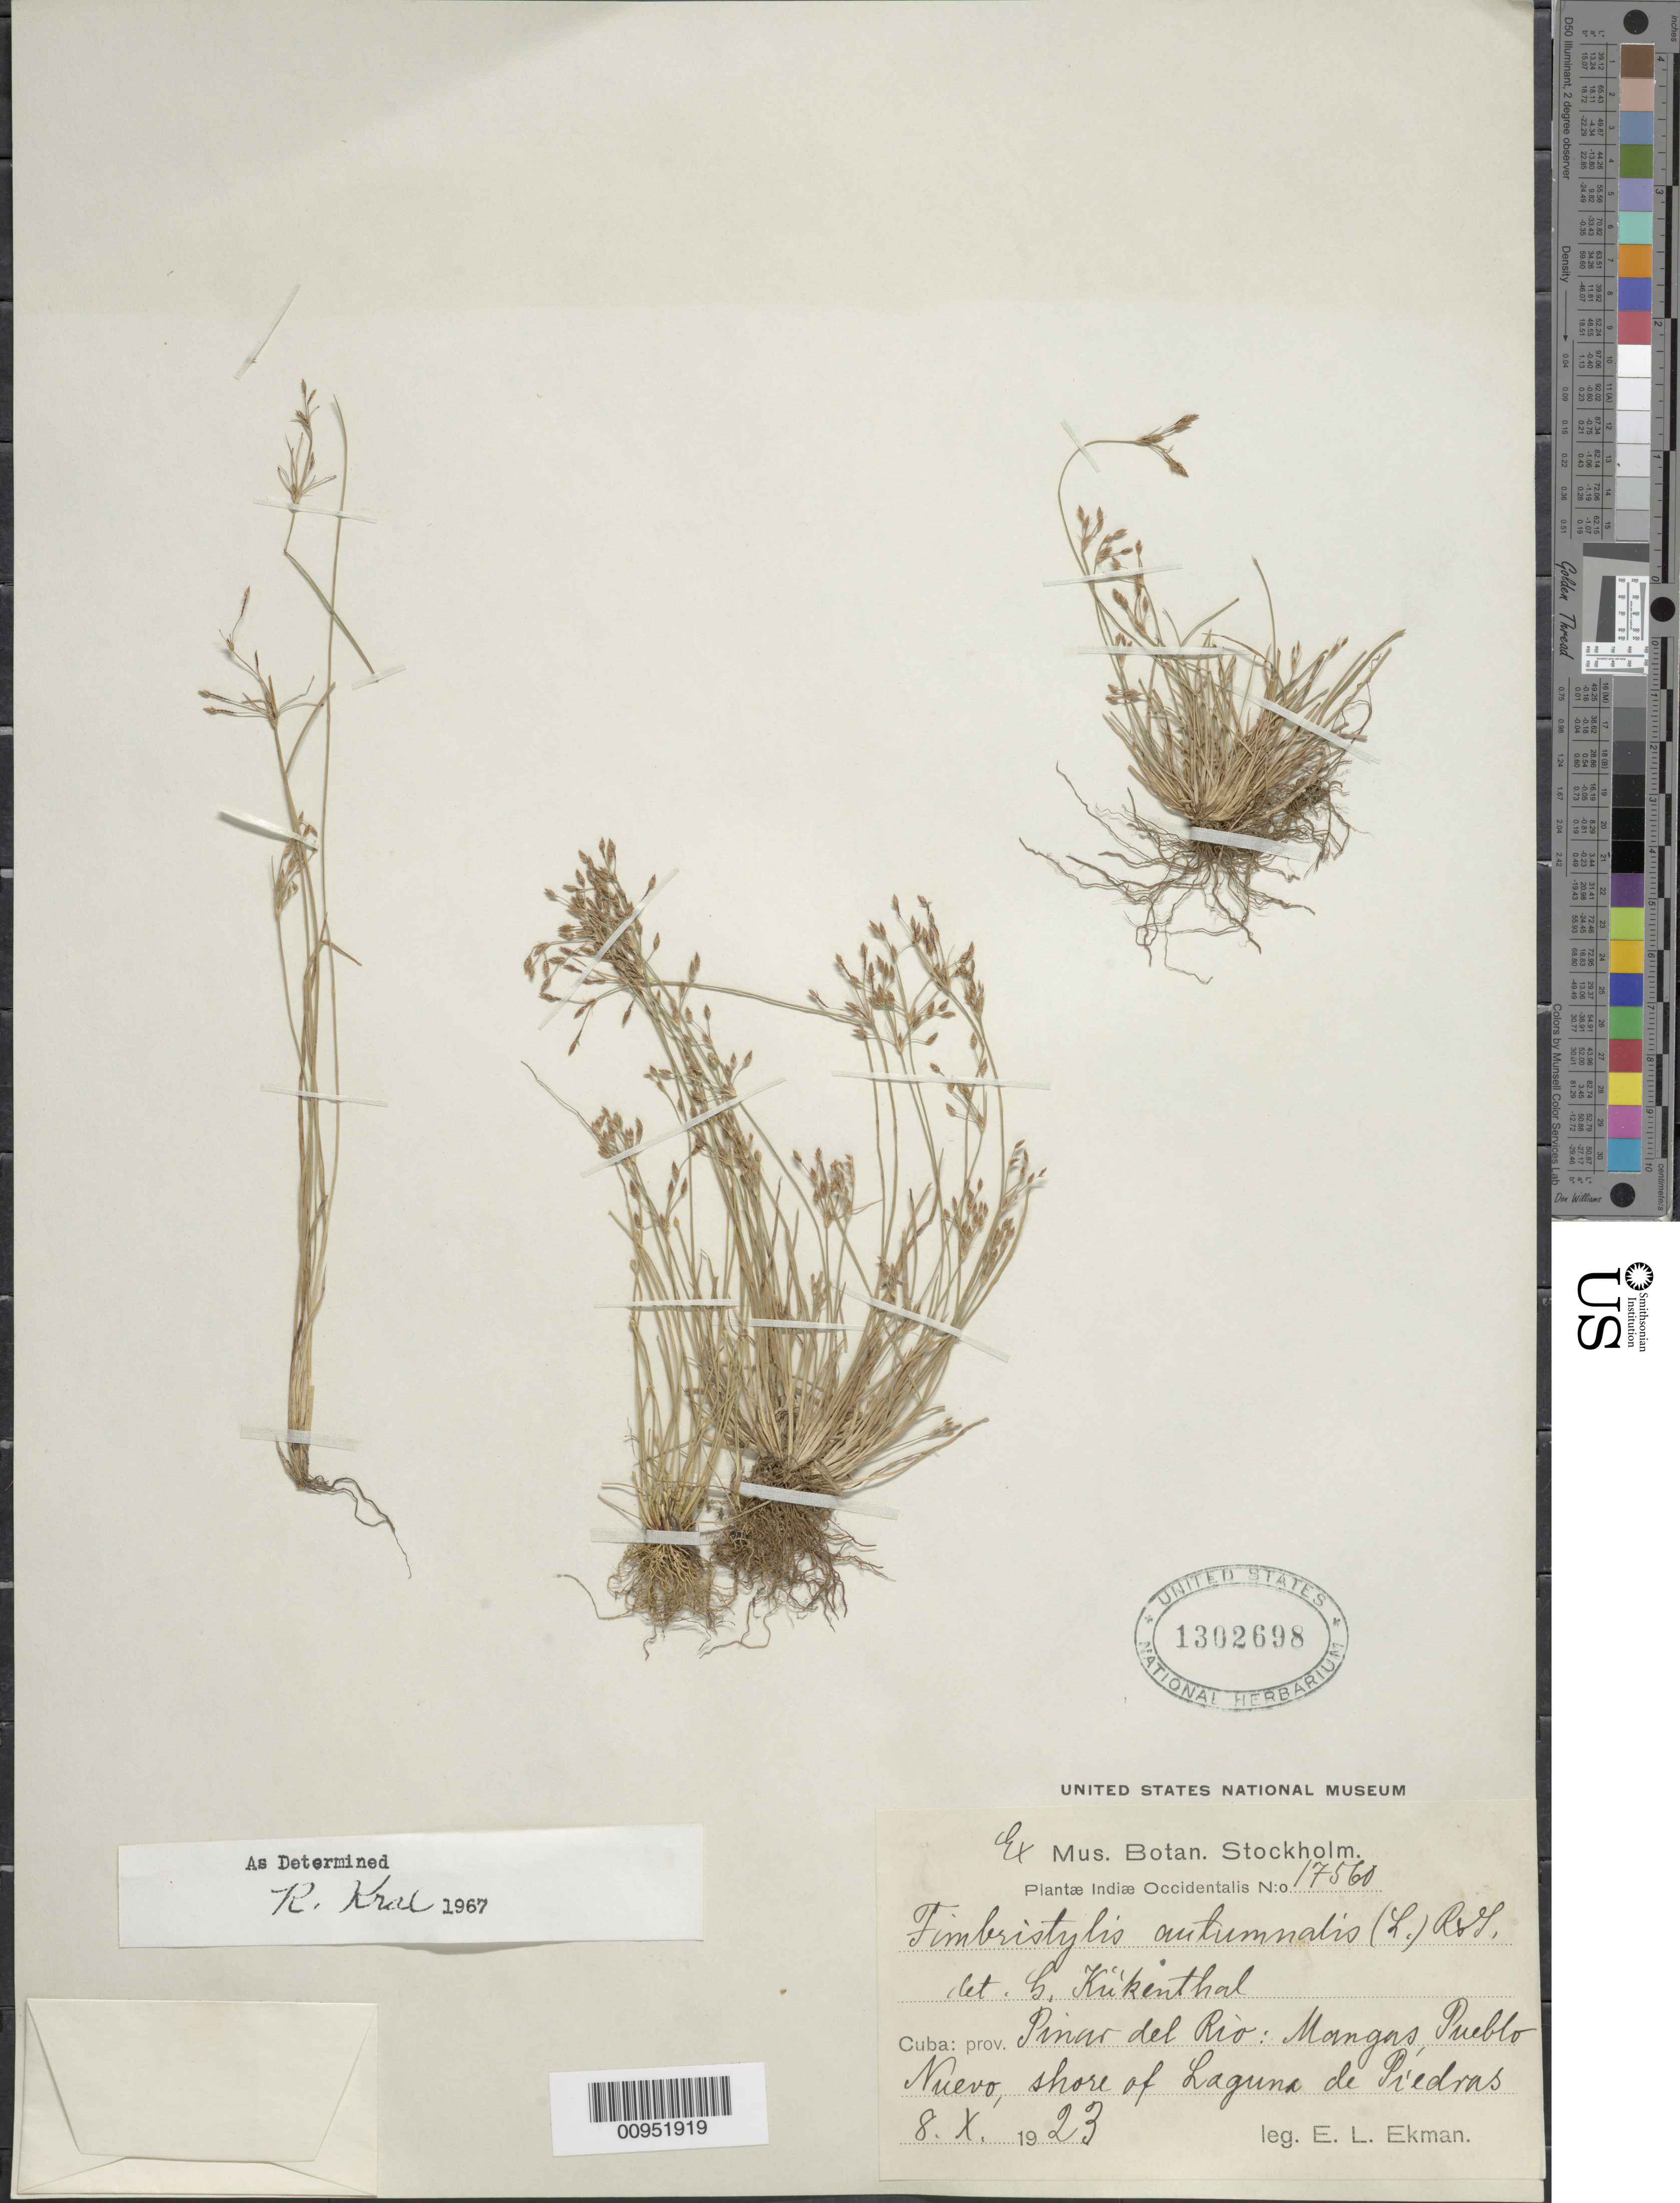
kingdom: Plantae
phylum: Tracheophyta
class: Liliopsida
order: Poales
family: Cyperaceae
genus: Fimbristylis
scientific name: Fimbristylis autumnalis (L.) Roem. & Schult.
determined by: Kral, Robert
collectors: E. L. Ekman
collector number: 17560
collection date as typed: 08 Oct 1923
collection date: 1923-10-08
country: Cuba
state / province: Pinar del Rio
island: Cuba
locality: Mangas Pueblo Nuevo, shore of Laguna de Piedras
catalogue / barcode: US 1302698